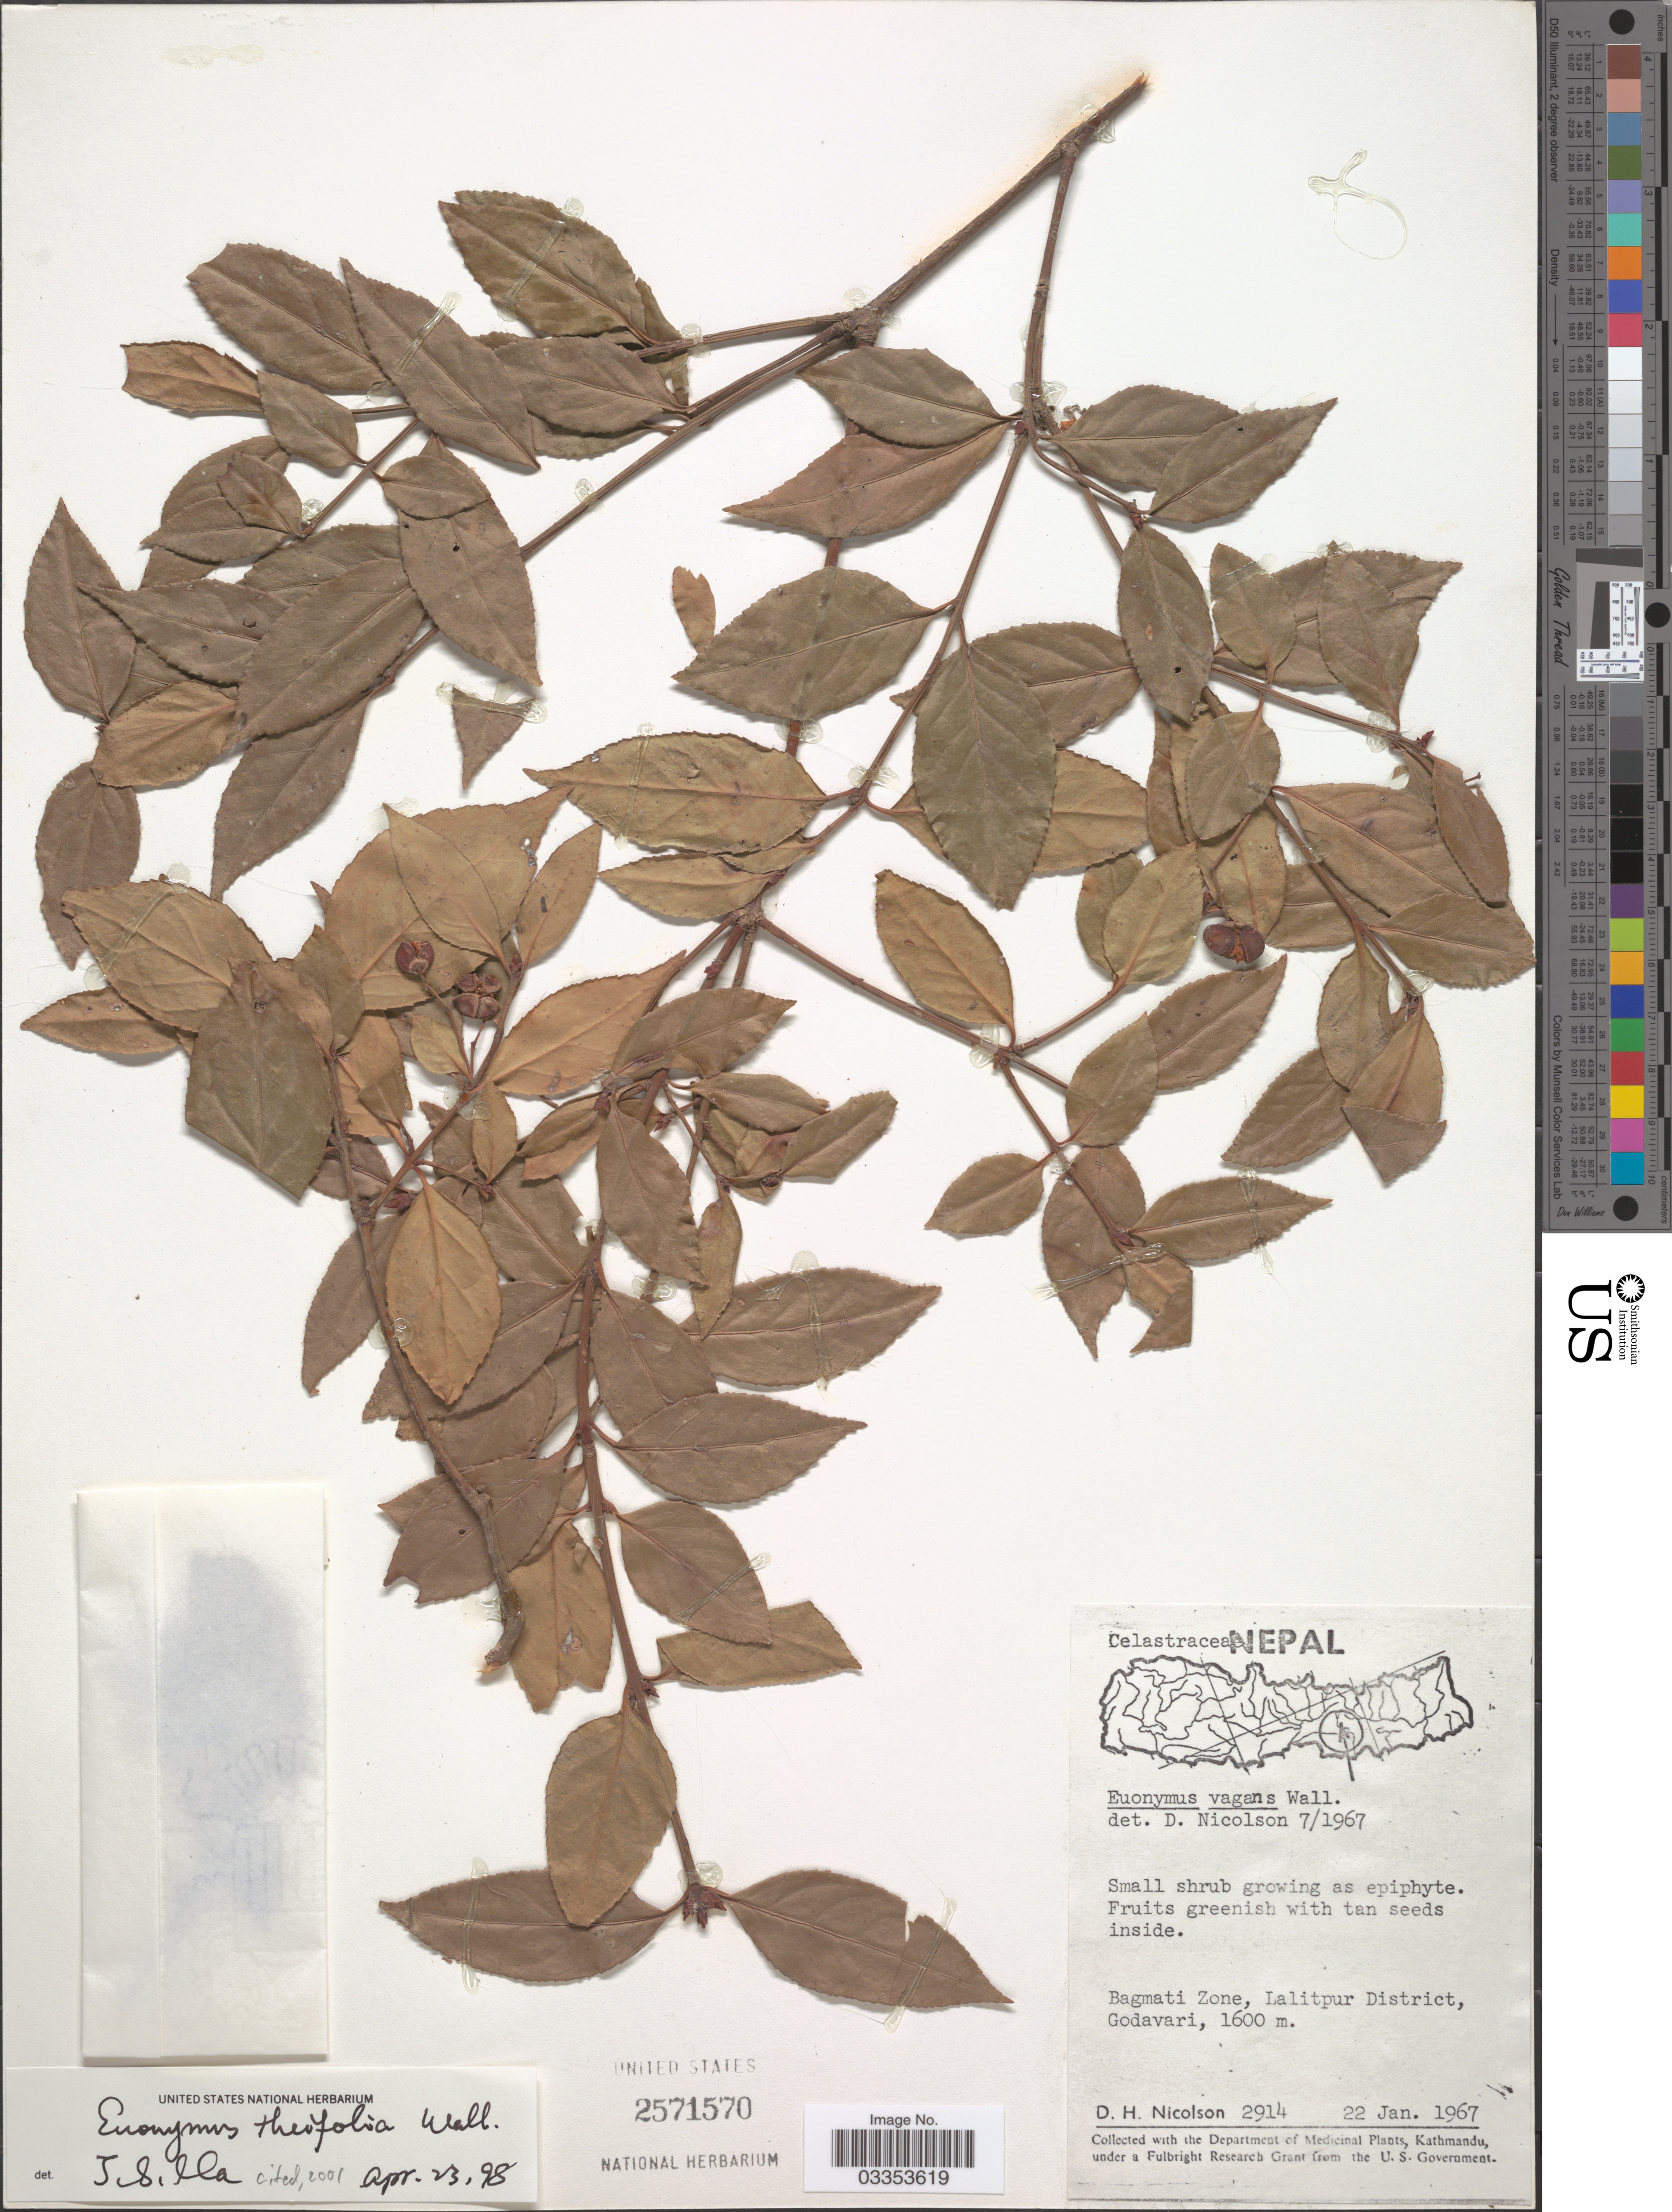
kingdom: Plantae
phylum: Tracheophyta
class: Magnoliopsida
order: Celastrales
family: Celastraceae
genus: Euonymus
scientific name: Euonymus theaefolius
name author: Wall.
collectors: D. H. Nicolson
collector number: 2914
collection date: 1967-01-22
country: Nepal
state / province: Bagmati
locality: Bagmati Zone, Lalitpur District, Godavari.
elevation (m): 1600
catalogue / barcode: US 2571570